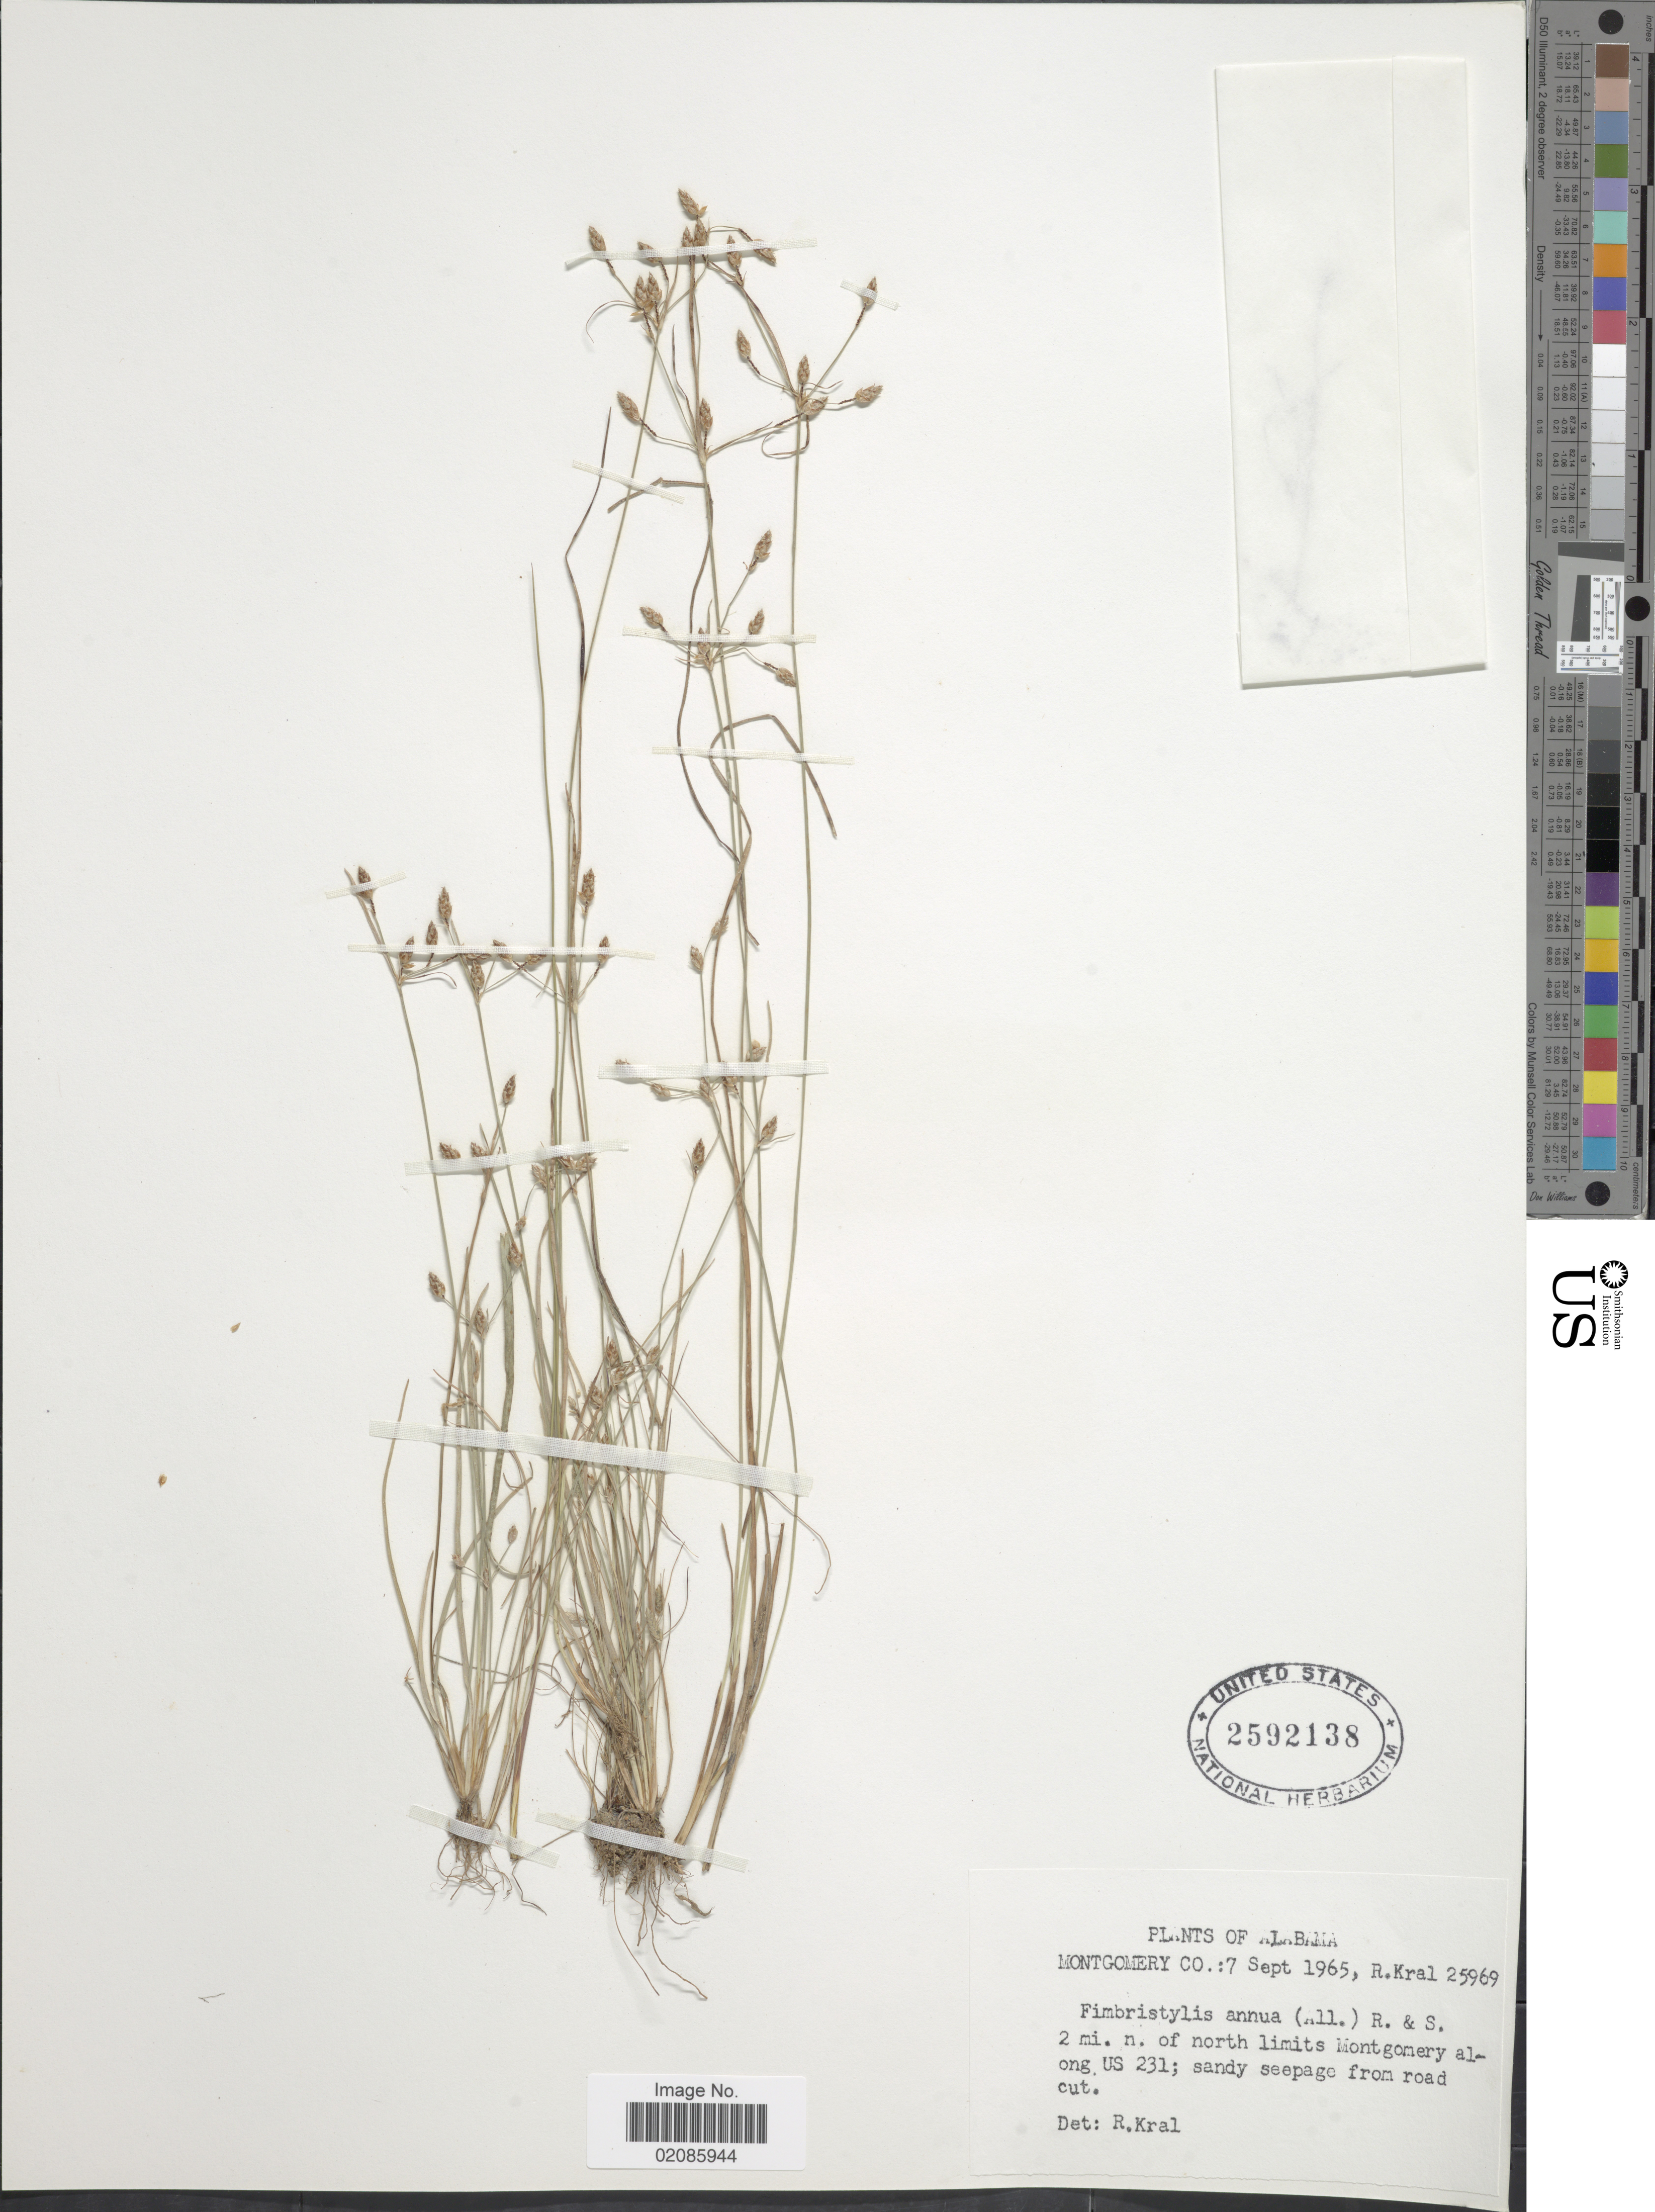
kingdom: Plantae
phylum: Tracheophyta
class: Liliopsida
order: Poales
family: Cyperaceae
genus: Fimbristylis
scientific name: Fimbristylis annua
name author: (All.) Roem. & Schult.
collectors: R. Kral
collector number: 25969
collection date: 1965-09-07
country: United States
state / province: Alabama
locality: Montgomery Co. 2 mi. n. of north limits Montgomery along US 231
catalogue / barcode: US 2592138